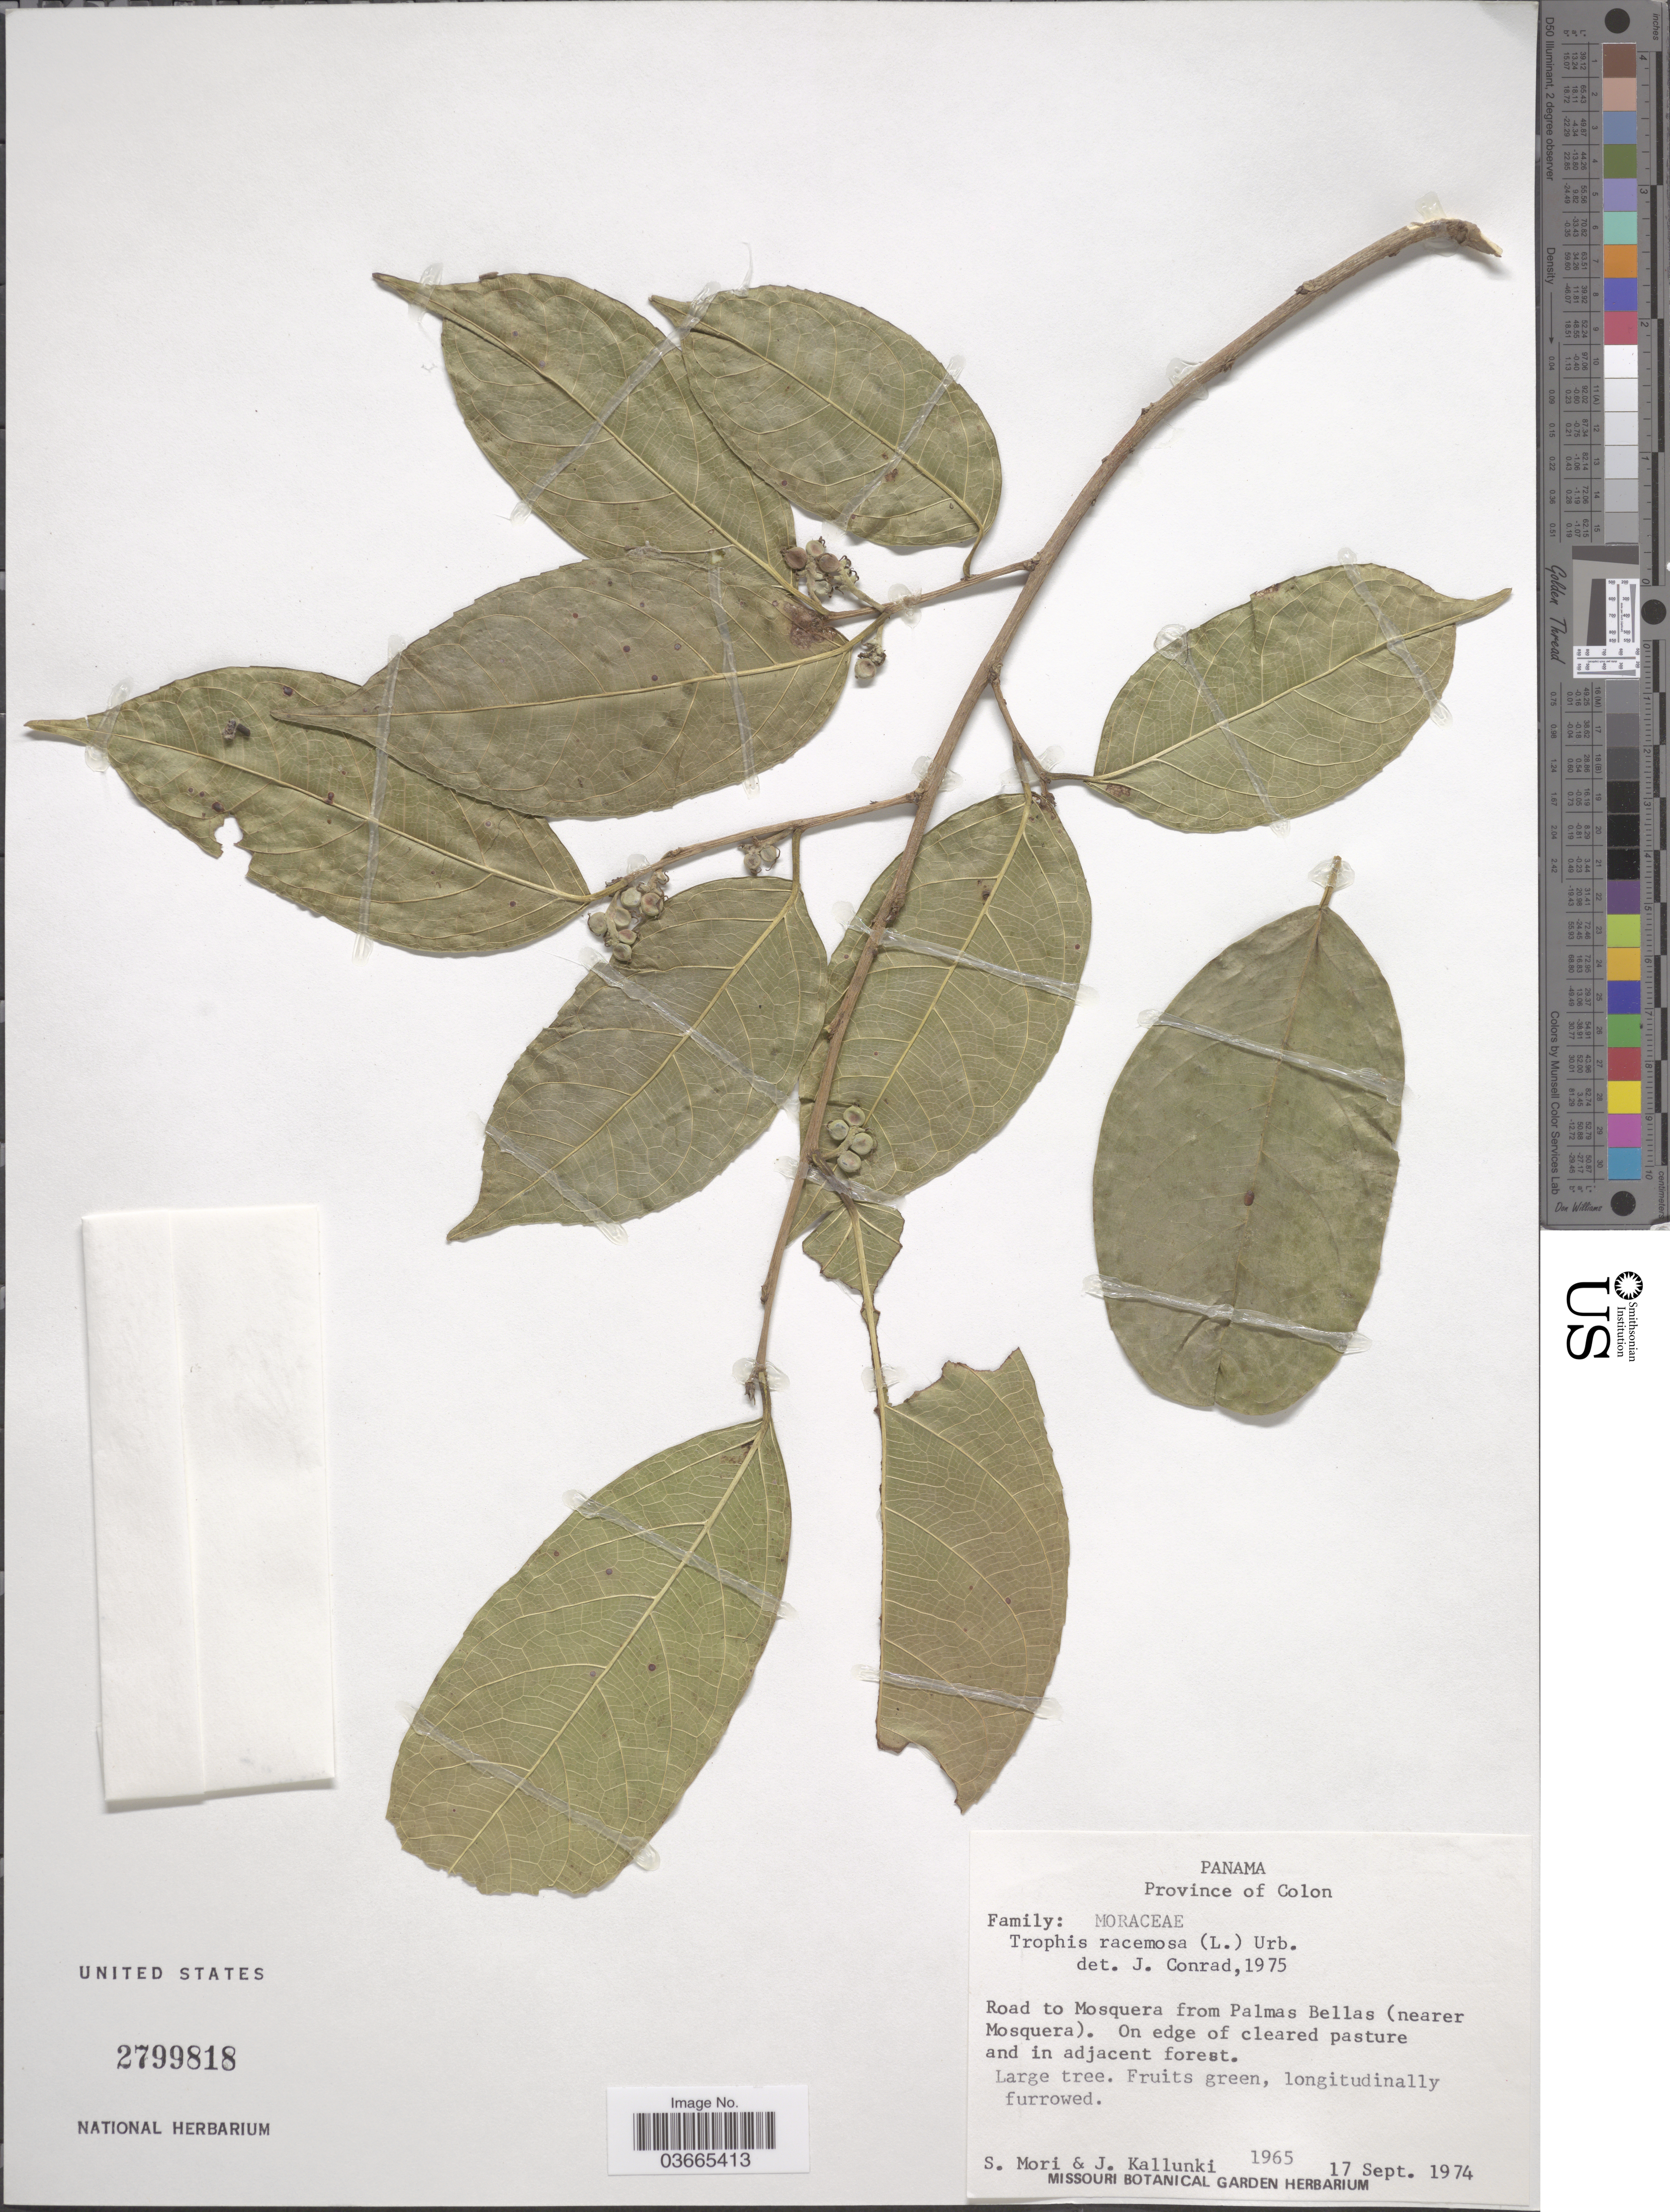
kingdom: Plantae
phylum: Tracheophyta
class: Magnoliopsida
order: Rosales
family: Moraceae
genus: Trophis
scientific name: Trophis racemosa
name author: (L.) Urb.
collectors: S. Mori & J. Kallunki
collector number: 1965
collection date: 1974-09-17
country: Panama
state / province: Colón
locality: Road to Mosquera from Palmas Bellas (nearer Mosquera).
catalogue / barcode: US 2799818